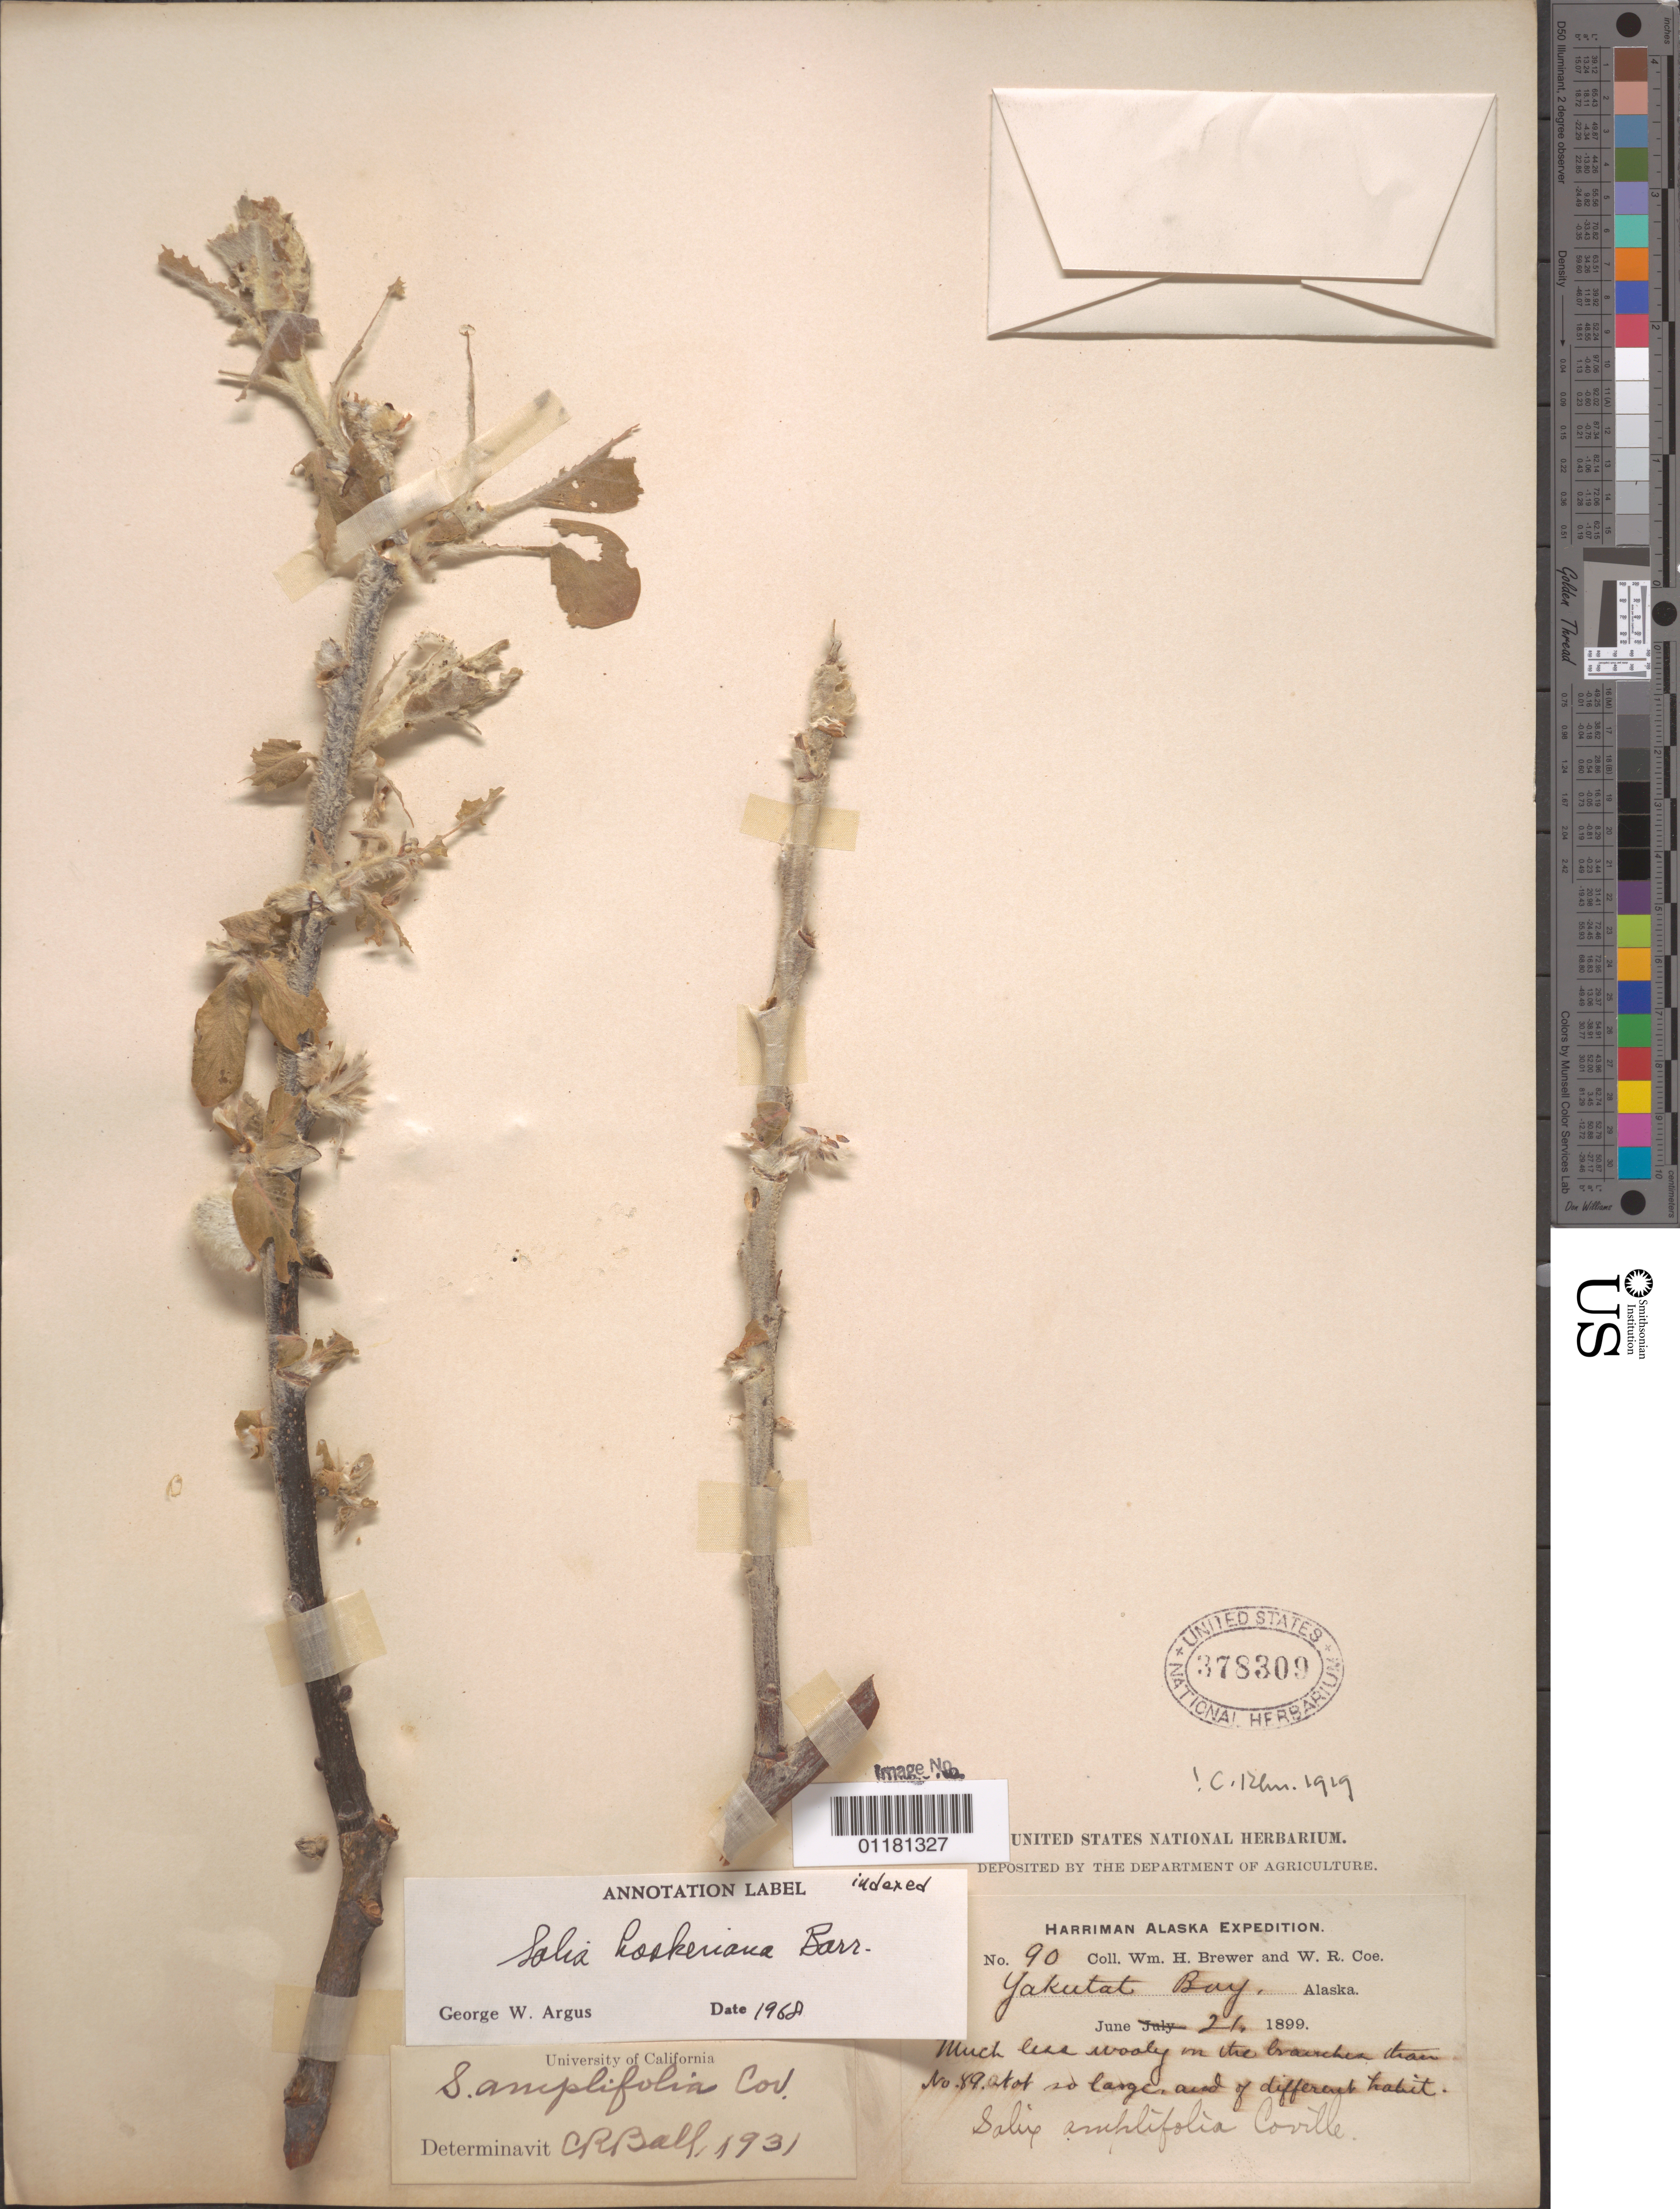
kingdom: Plantae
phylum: Tracheophyta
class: Magnoliopsida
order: Malpighiales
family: Salicaceae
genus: Salix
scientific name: Salix hookeriana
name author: Barratt ex Hook.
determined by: Argus, G. W.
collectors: W. H. Brewer & W. Coe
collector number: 90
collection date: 1899-06-21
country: United States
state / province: Alaska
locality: Yakutat Bay.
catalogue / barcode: US 378309